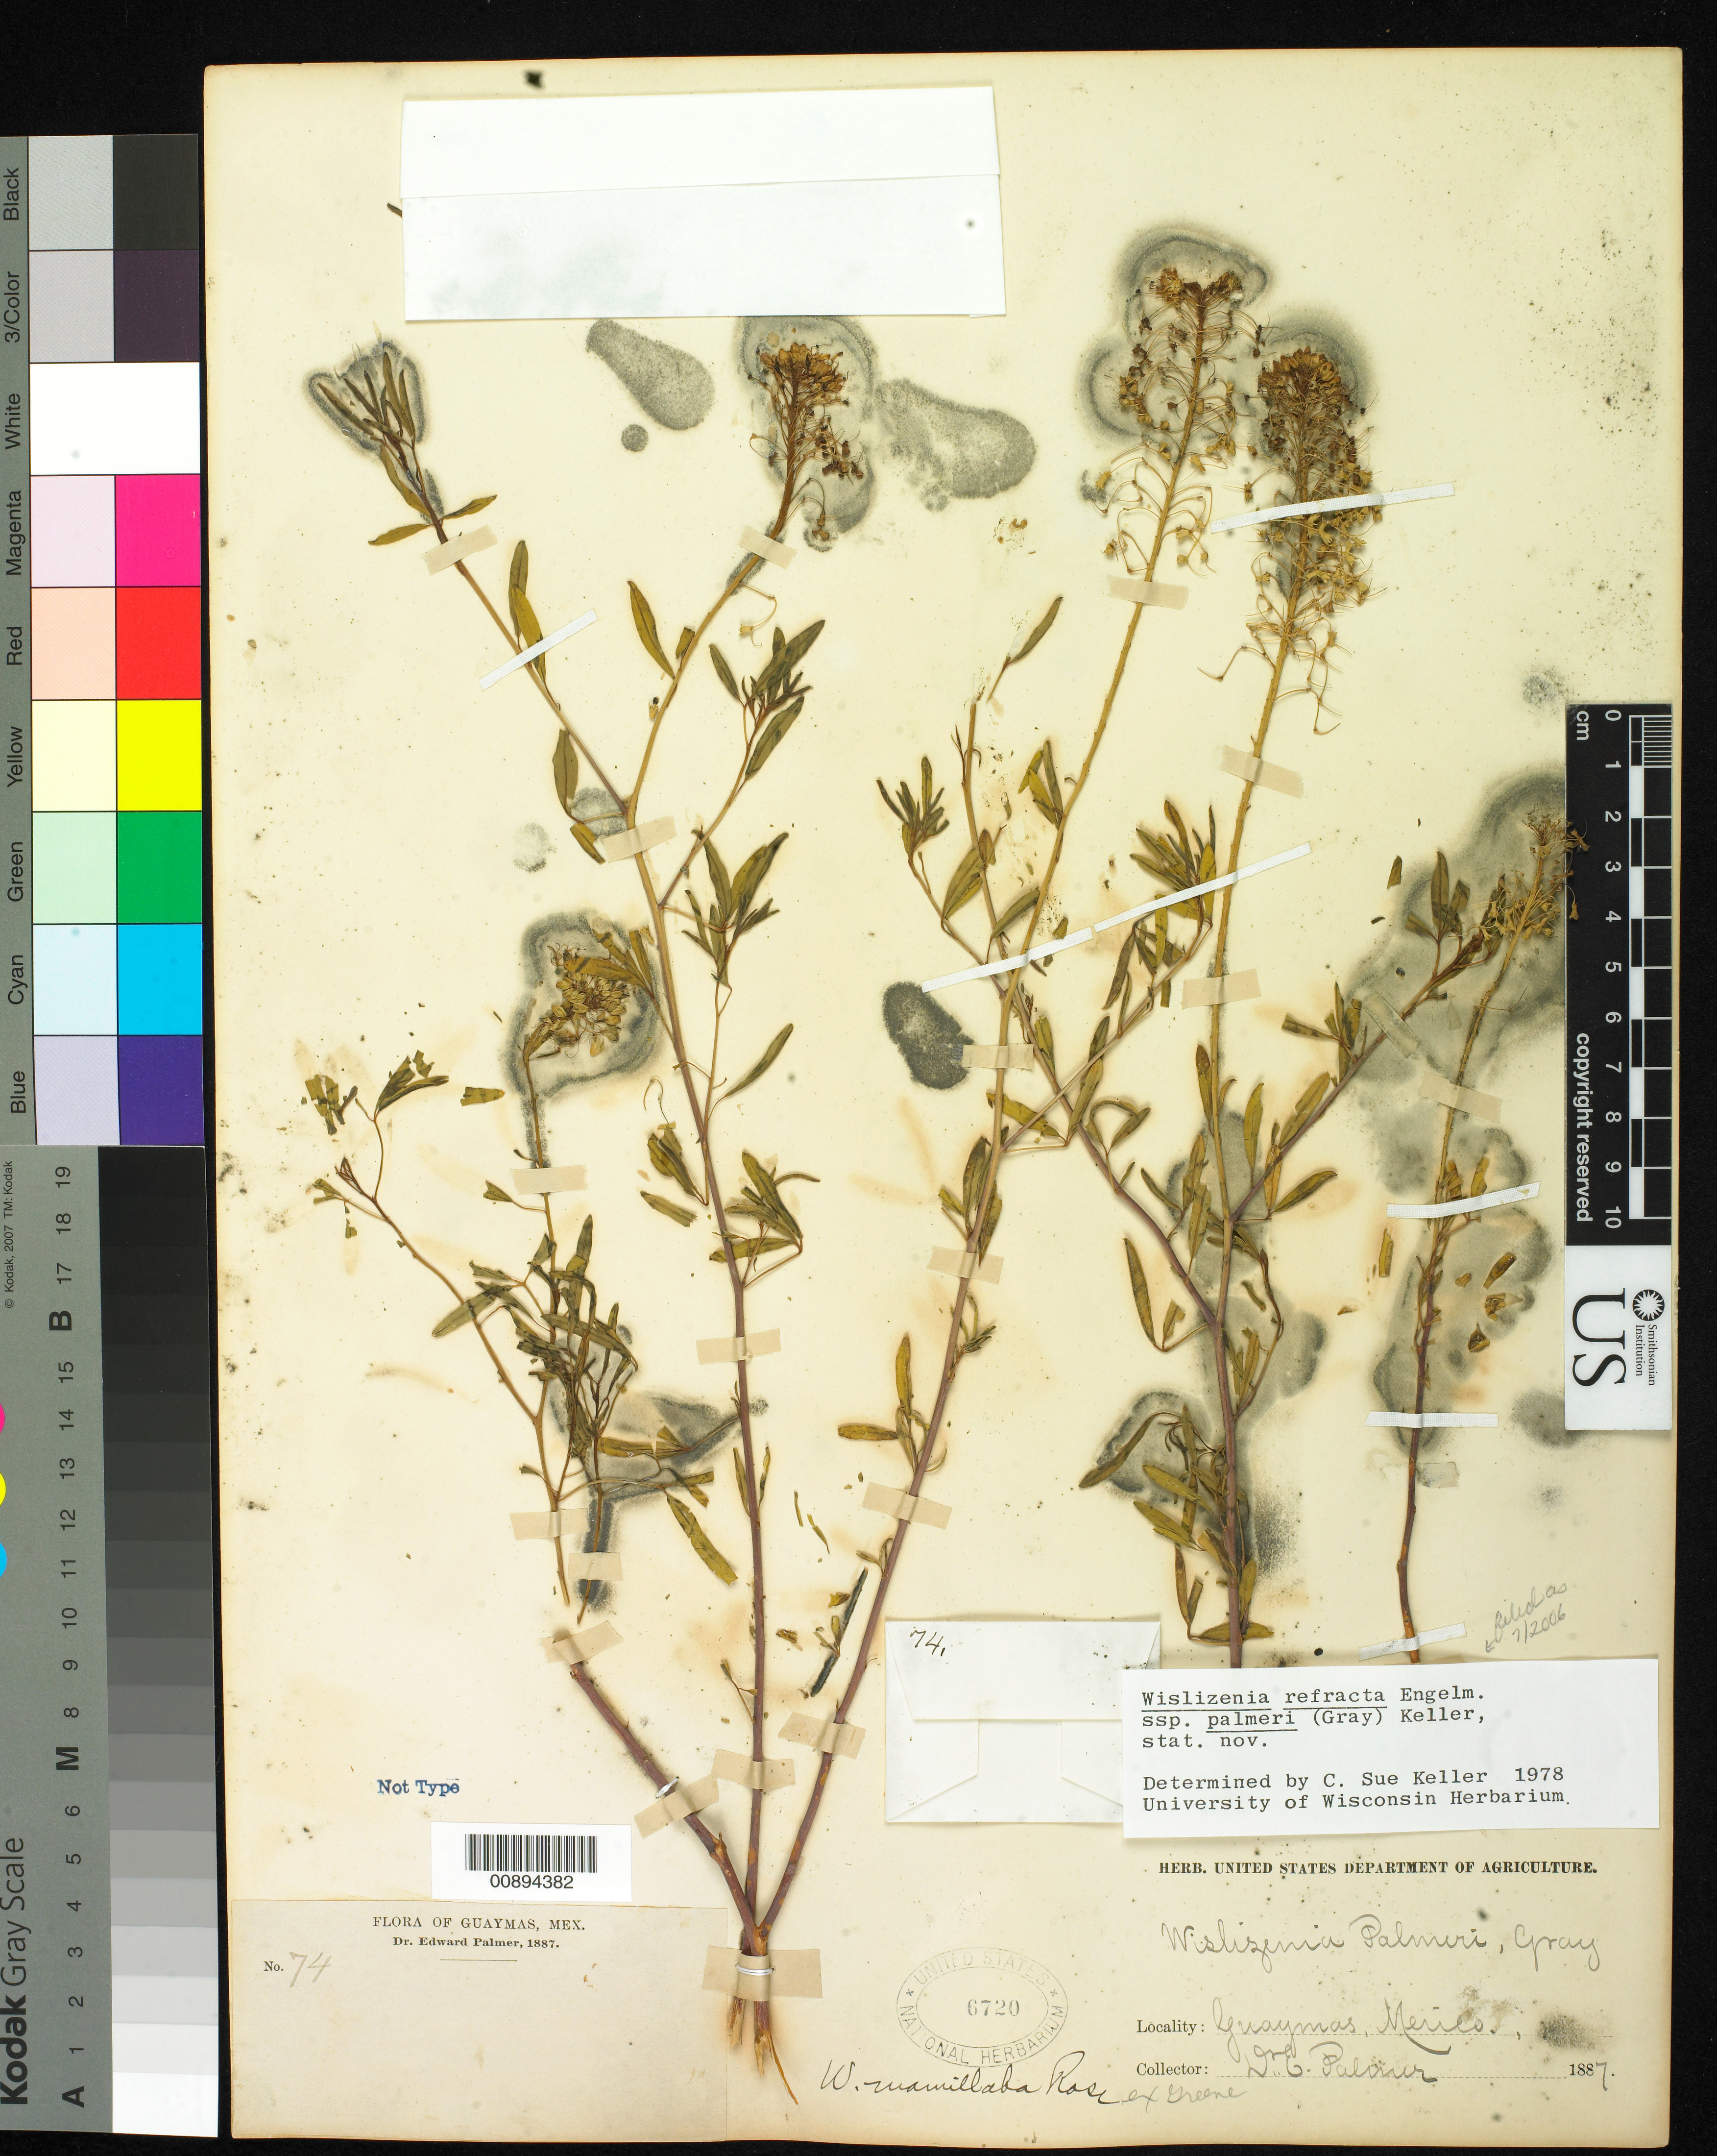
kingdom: Plantae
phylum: Tracheophyta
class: Magnoliopsida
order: Brassicales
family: Cleomaceae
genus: Cleomella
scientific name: Cleomella palmeri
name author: (A. Gray) J.C. Hall & Roalson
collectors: E. Palmer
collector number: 74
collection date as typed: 1887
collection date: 1887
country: Mexico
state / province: Sonora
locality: Guaymas, Sonora.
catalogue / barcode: US 6720